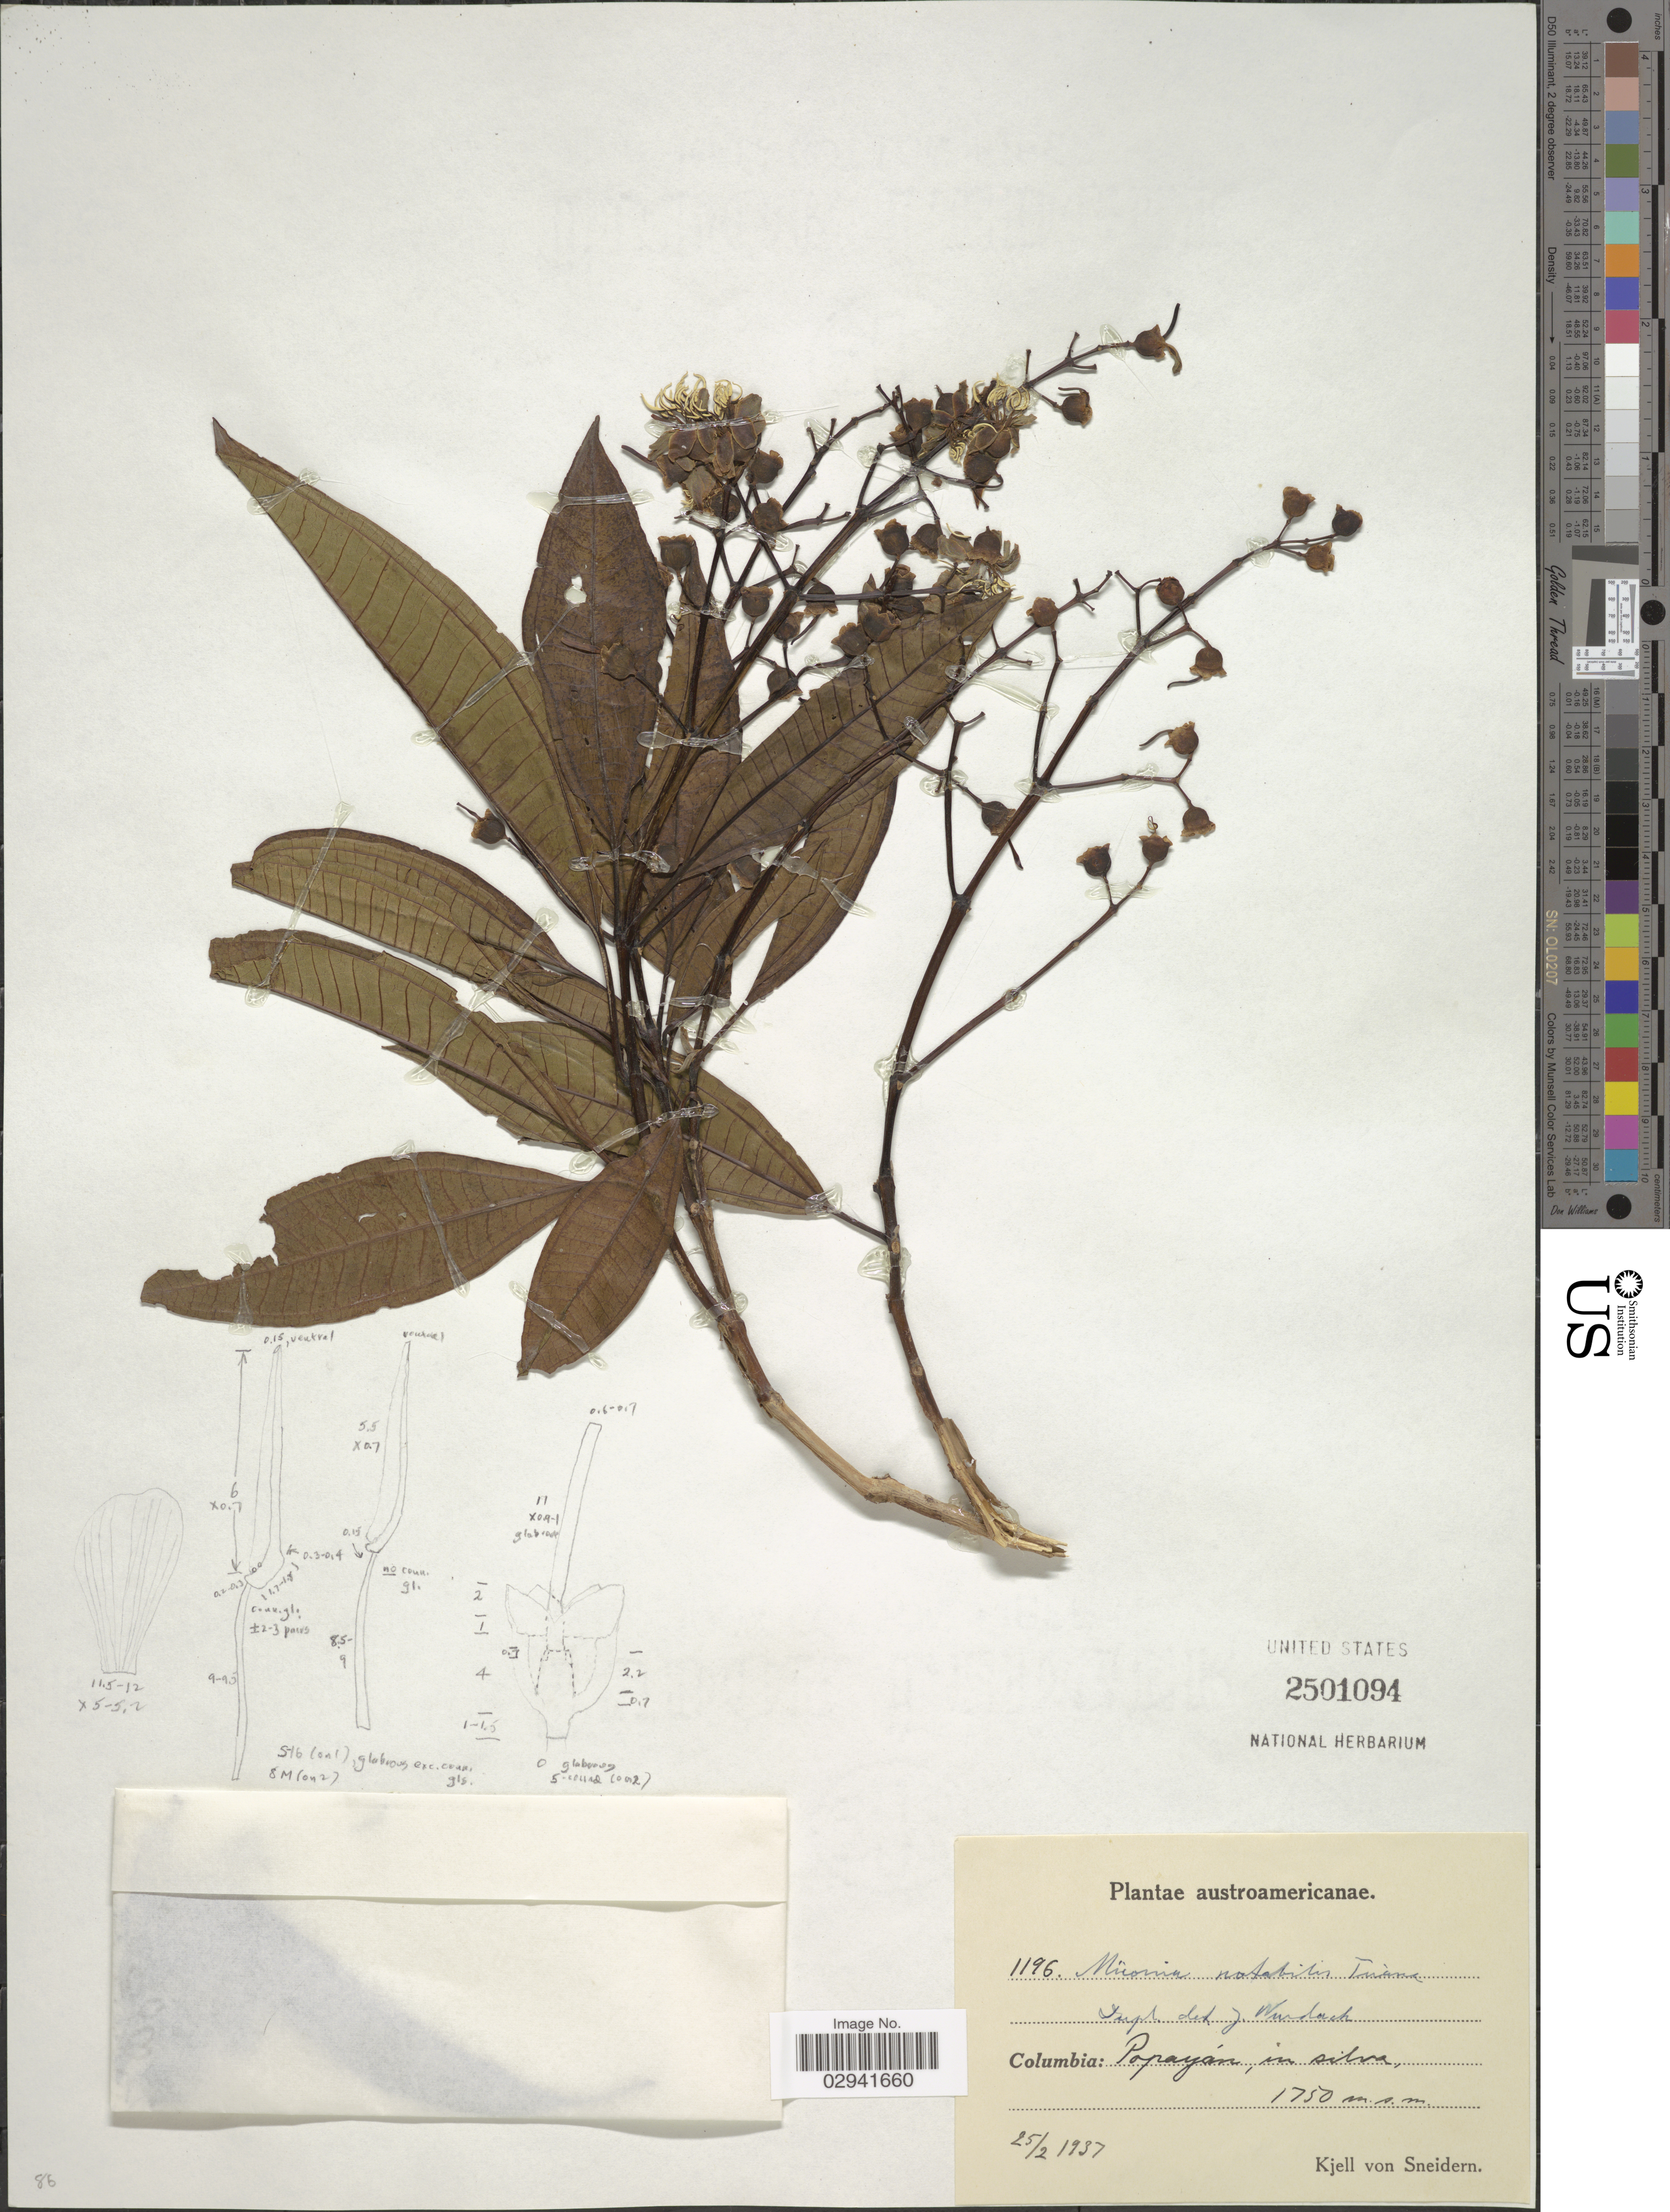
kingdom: Plantae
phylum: Tracheophyta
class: Magnoliopsida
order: Myrtales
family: Melastomataceae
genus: Miconia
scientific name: Miconia notabilis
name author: Triana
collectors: K. von Sneidern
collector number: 1196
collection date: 1937-02-25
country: Colombia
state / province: Cauca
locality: Austroamericanae. Popayán, in silva.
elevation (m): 1750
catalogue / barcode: US 2501094